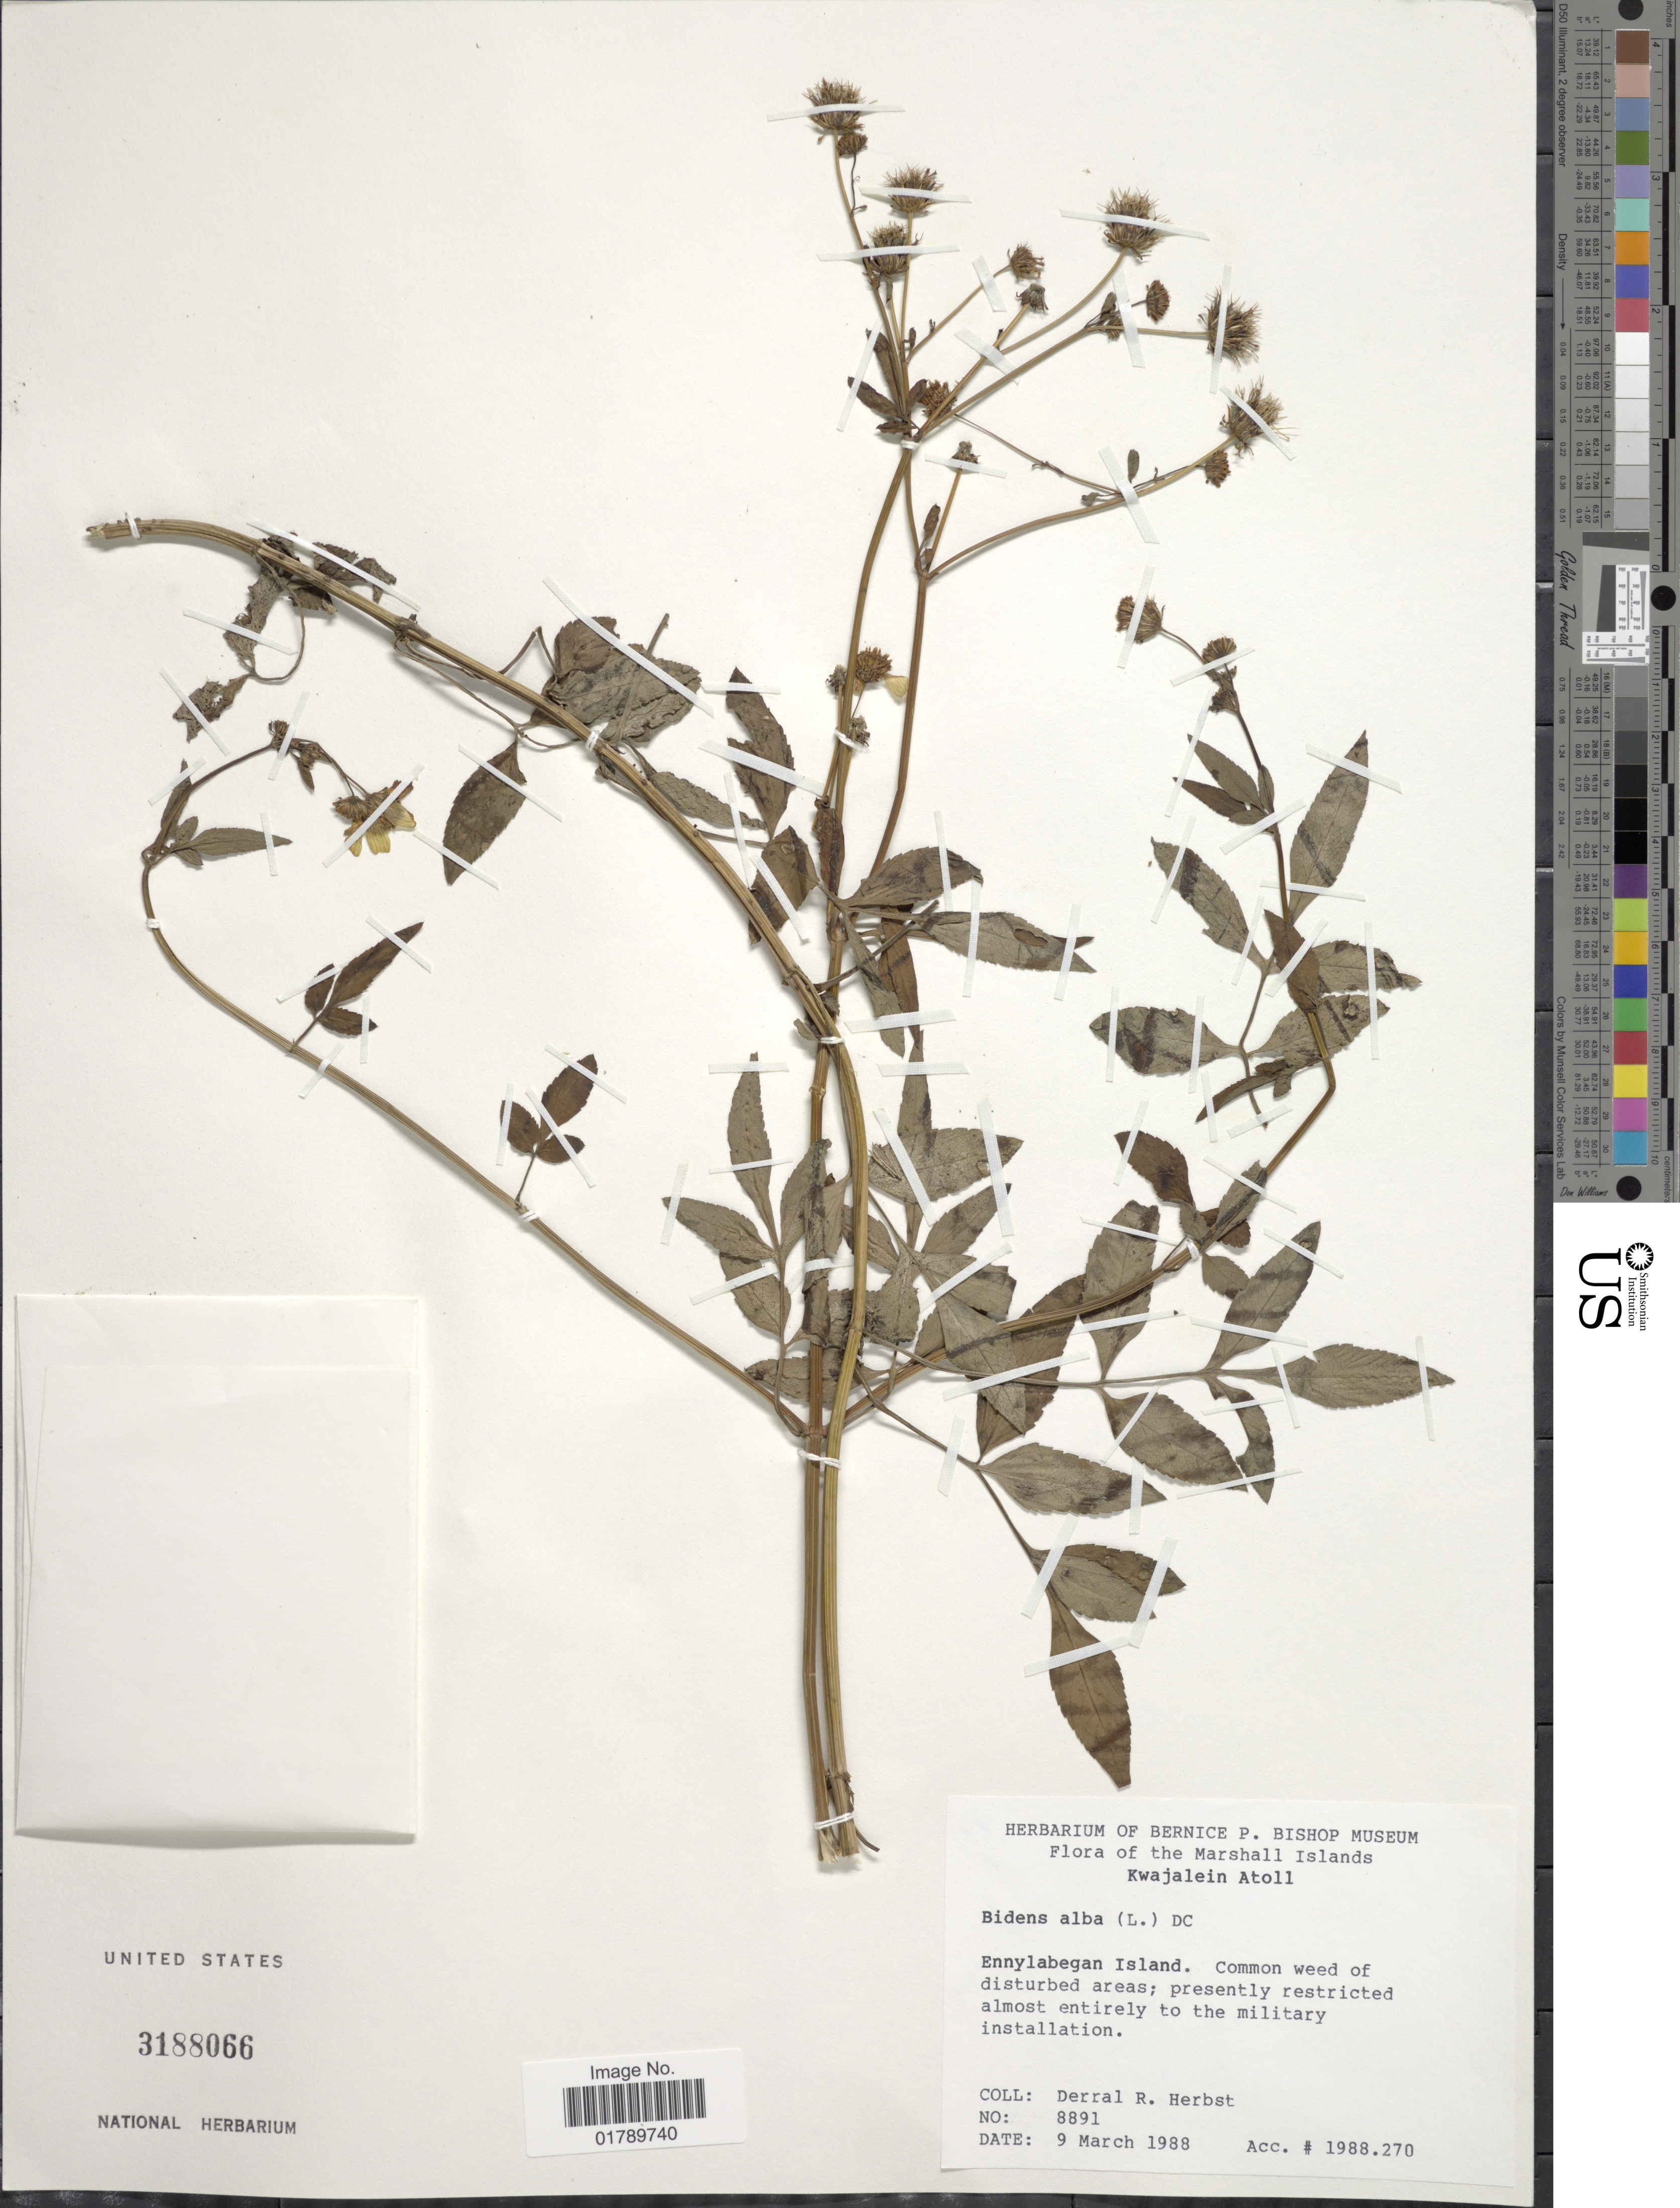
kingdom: Plantae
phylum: Tracheophyta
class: Magnoliopsida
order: Asterales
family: Asteraceae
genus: Bidens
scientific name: Bidens alba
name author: (L.) DC.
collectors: D. R. Herbst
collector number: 8891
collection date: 1988-03-09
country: Marshall Islands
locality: The Marshall Islands. Kwajalein Atoll. Ennylabegan Island.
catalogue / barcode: US 3188066